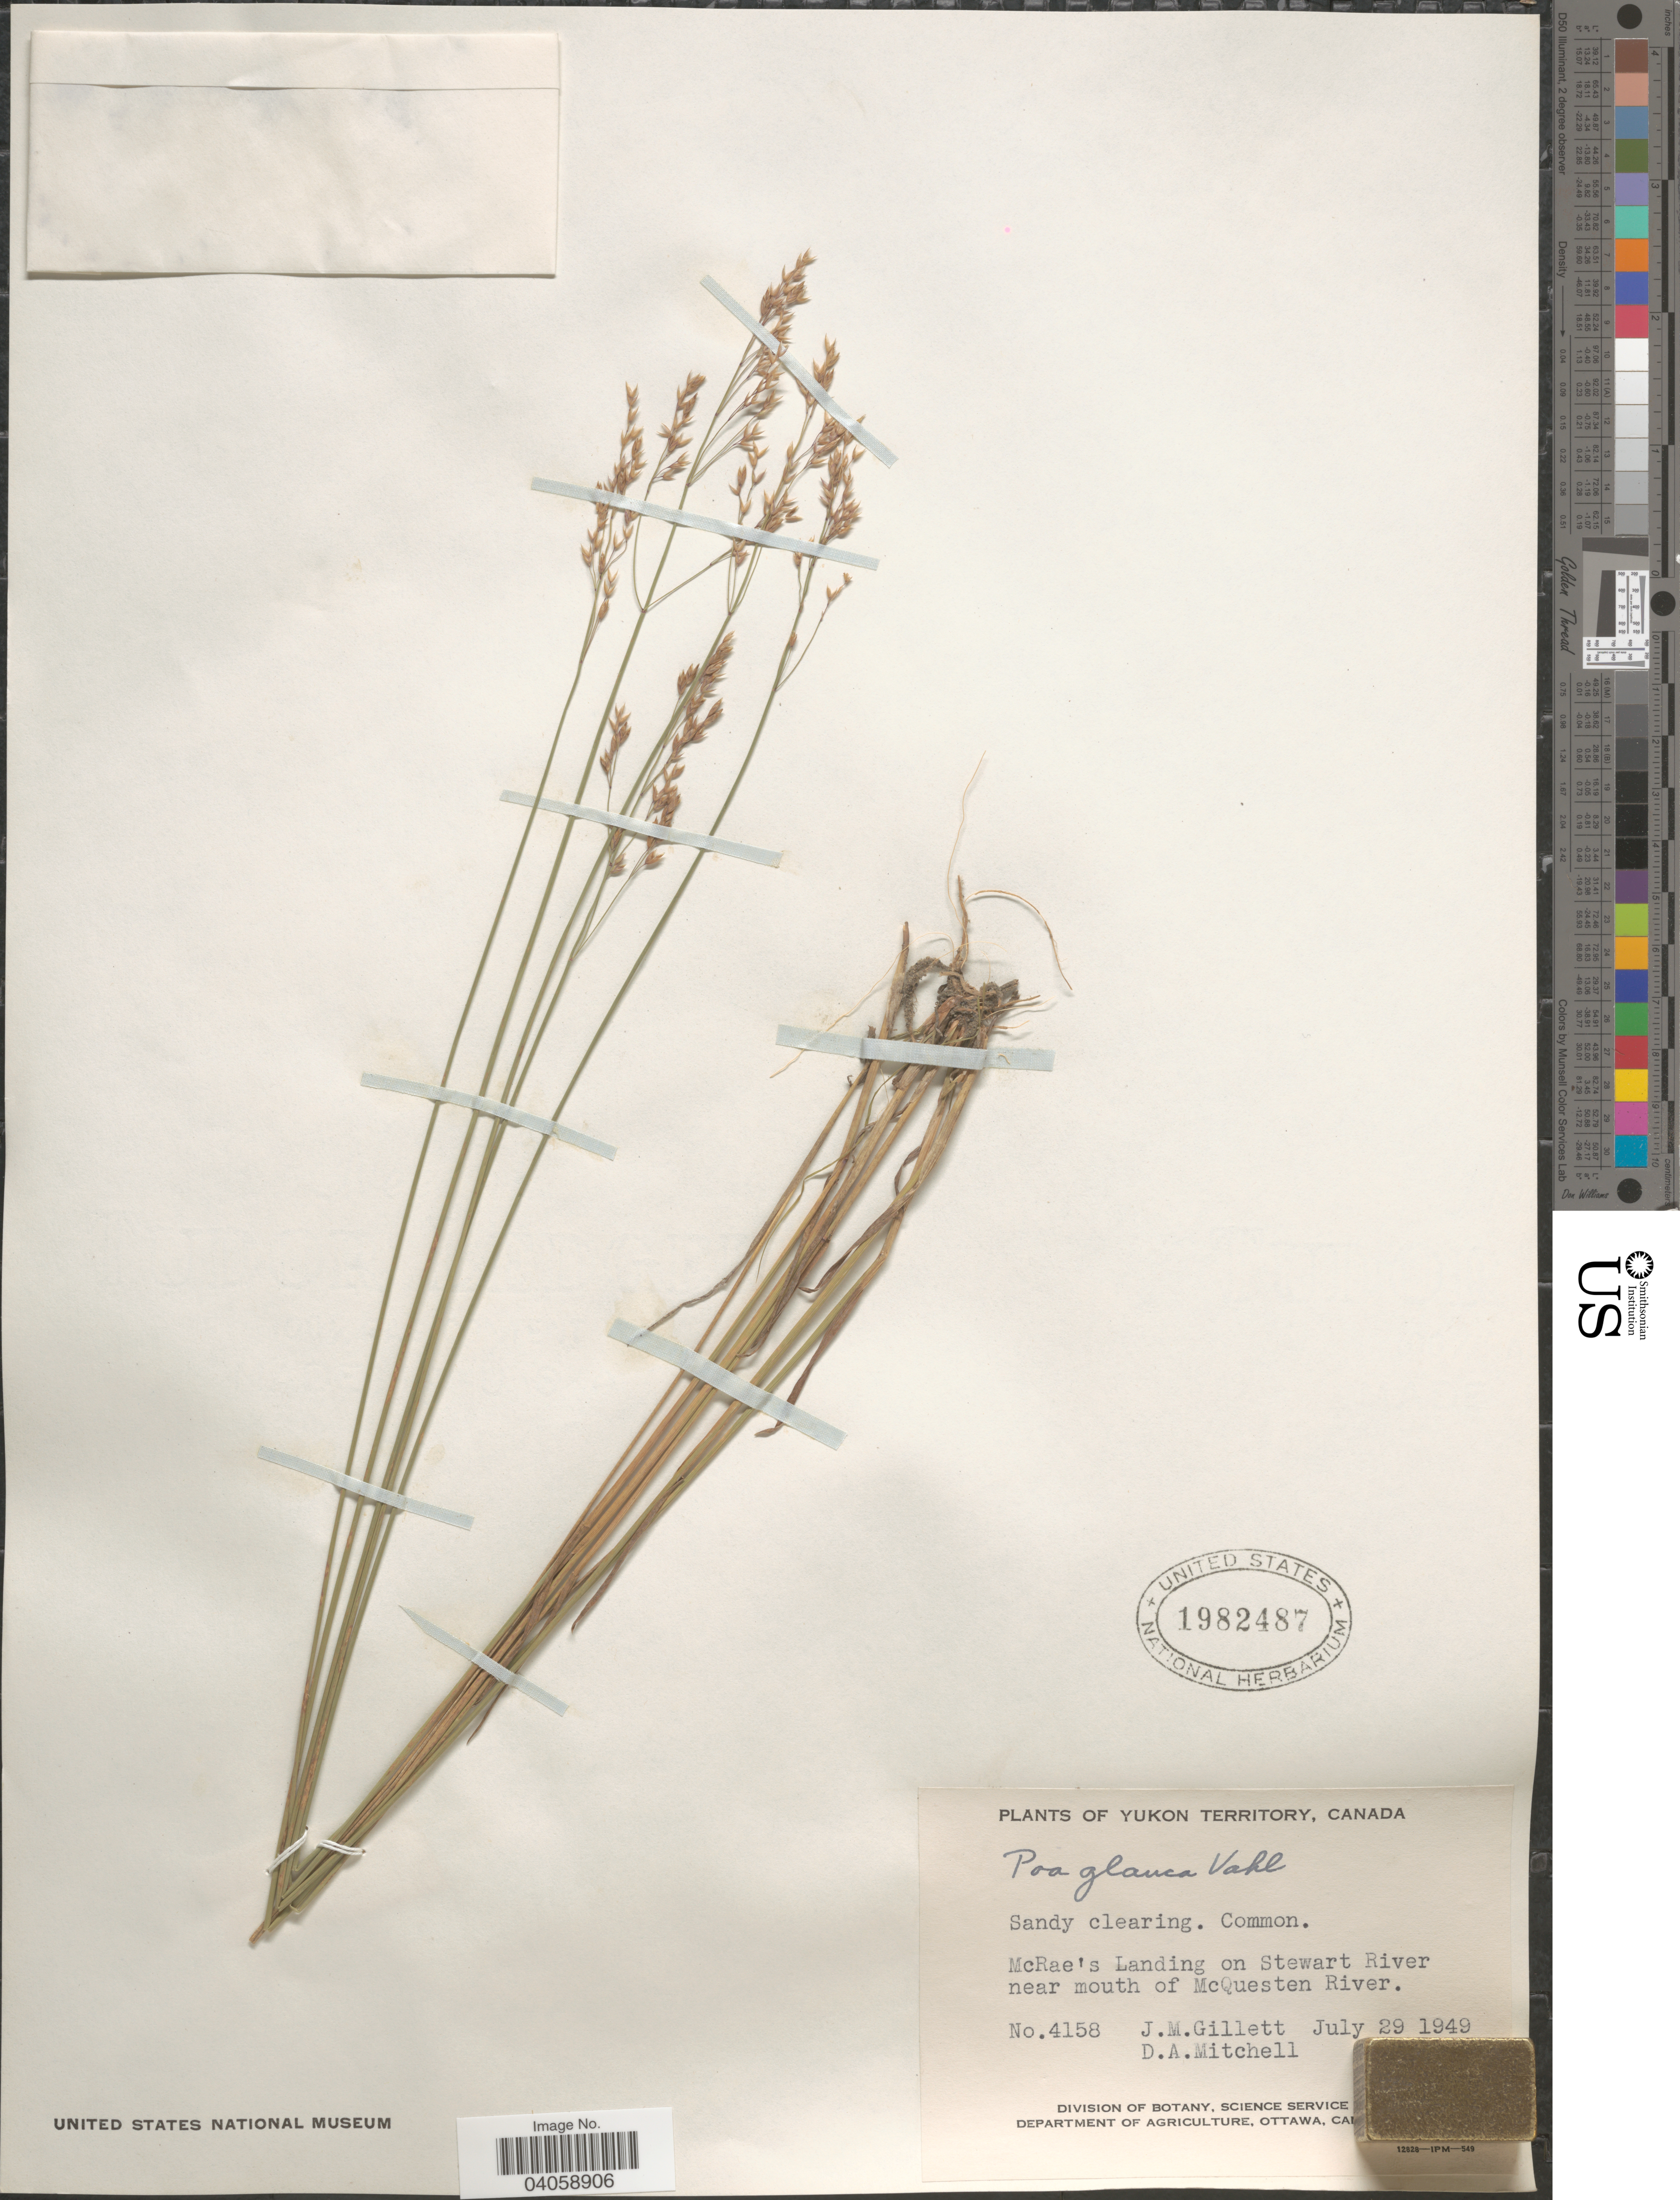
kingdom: Plantae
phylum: Tracheophyta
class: Liliopsida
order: Poales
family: Poaceae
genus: Poa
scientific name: Poa glauca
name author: Vahl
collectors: J. M. Gillett & D. Mitchell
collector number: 4158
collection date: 1949-07-29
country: Canada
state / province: Yukon Territory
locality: McRae's Landing on Stewart River near mouth of McQuesten River.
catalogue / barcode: US 1982487